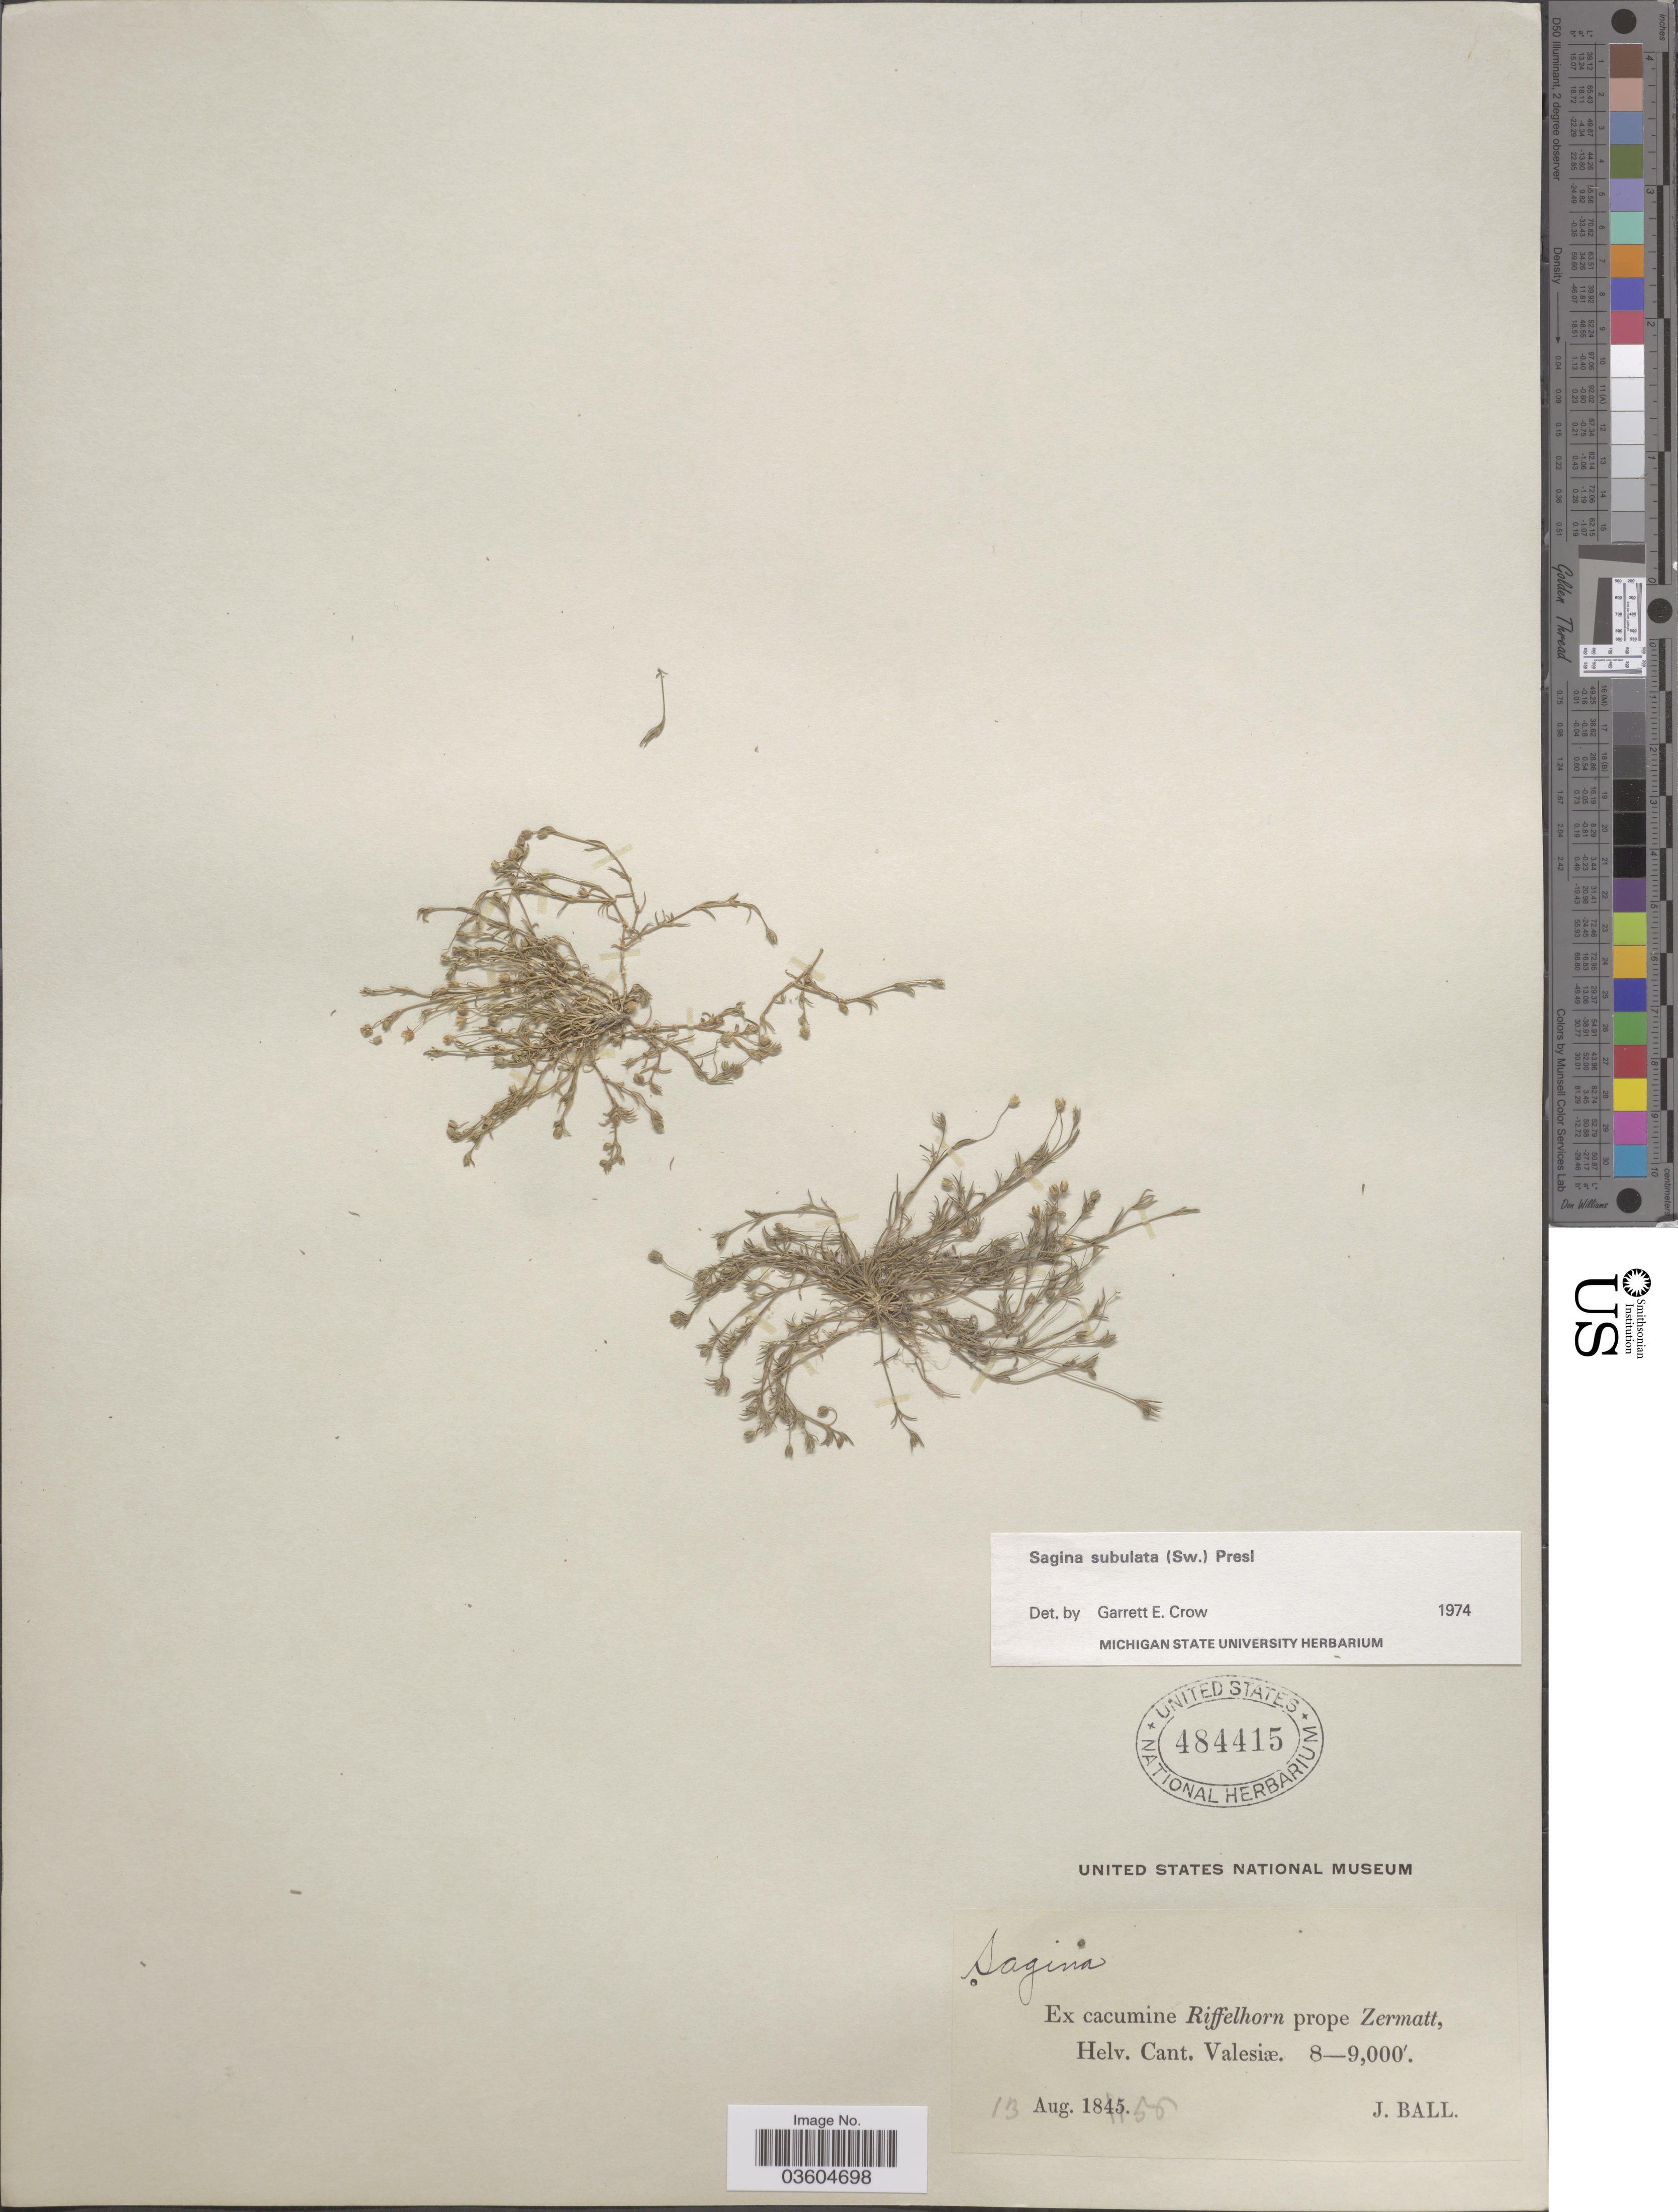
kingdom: Plantae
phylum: Tracheophyta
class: Magnoliopsida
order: Caryophyllales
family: Caryophyllaceae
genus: Sagina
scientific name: Sagina subulata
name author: (Sw.) C. Presl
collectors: J. Ball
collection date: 1856-08-13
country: Switzerland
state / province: Valais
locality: Ex caumine Riffelhorn prope Zermatt, Helv. Cant. Valesiæ.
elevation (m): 2438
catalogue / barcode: US 484415